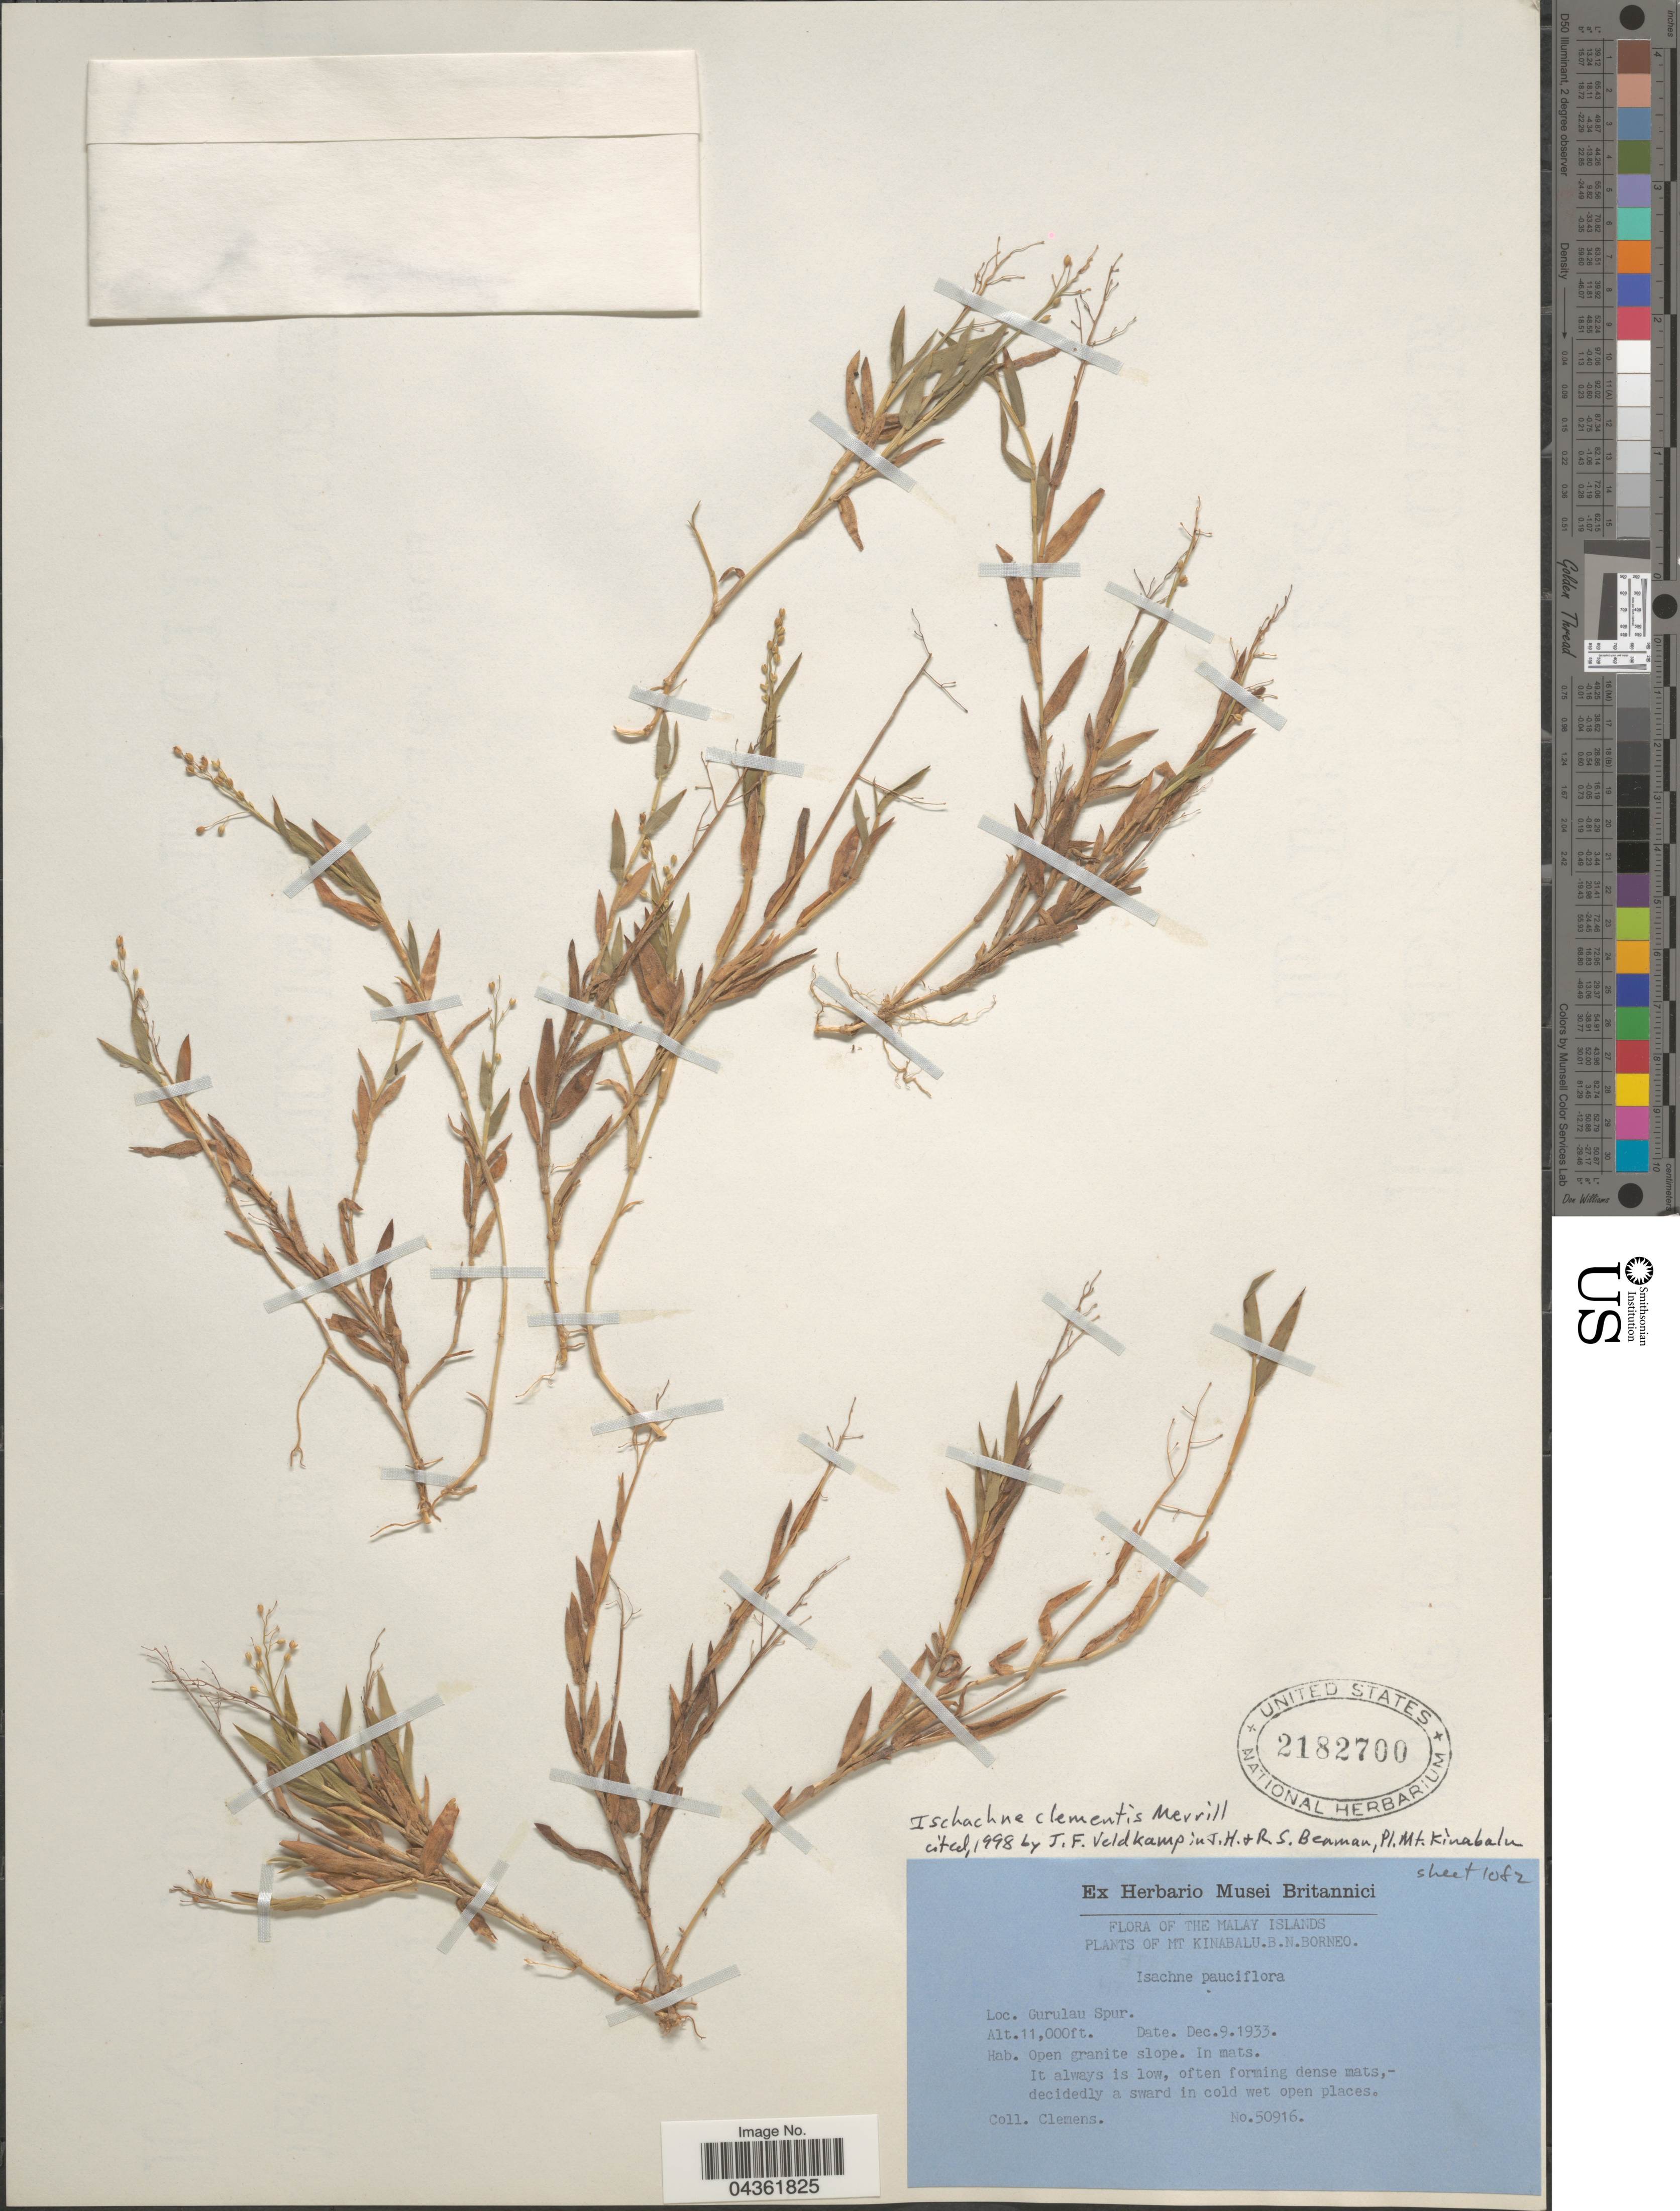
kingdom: Plantae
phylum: Tracheophyta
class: Liliopsida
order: Poales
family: Poaceae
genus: Isachne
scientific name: Isachne clementis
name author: Merr.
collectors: -. Clemens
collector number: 50916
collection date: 1933-12-09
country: Malaysia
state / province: Sabah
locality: The Malay Islands. Mt. Kinabalu. B.N. Borneo. Gurulau Spur.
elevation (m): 3353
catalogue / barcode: US 2182700